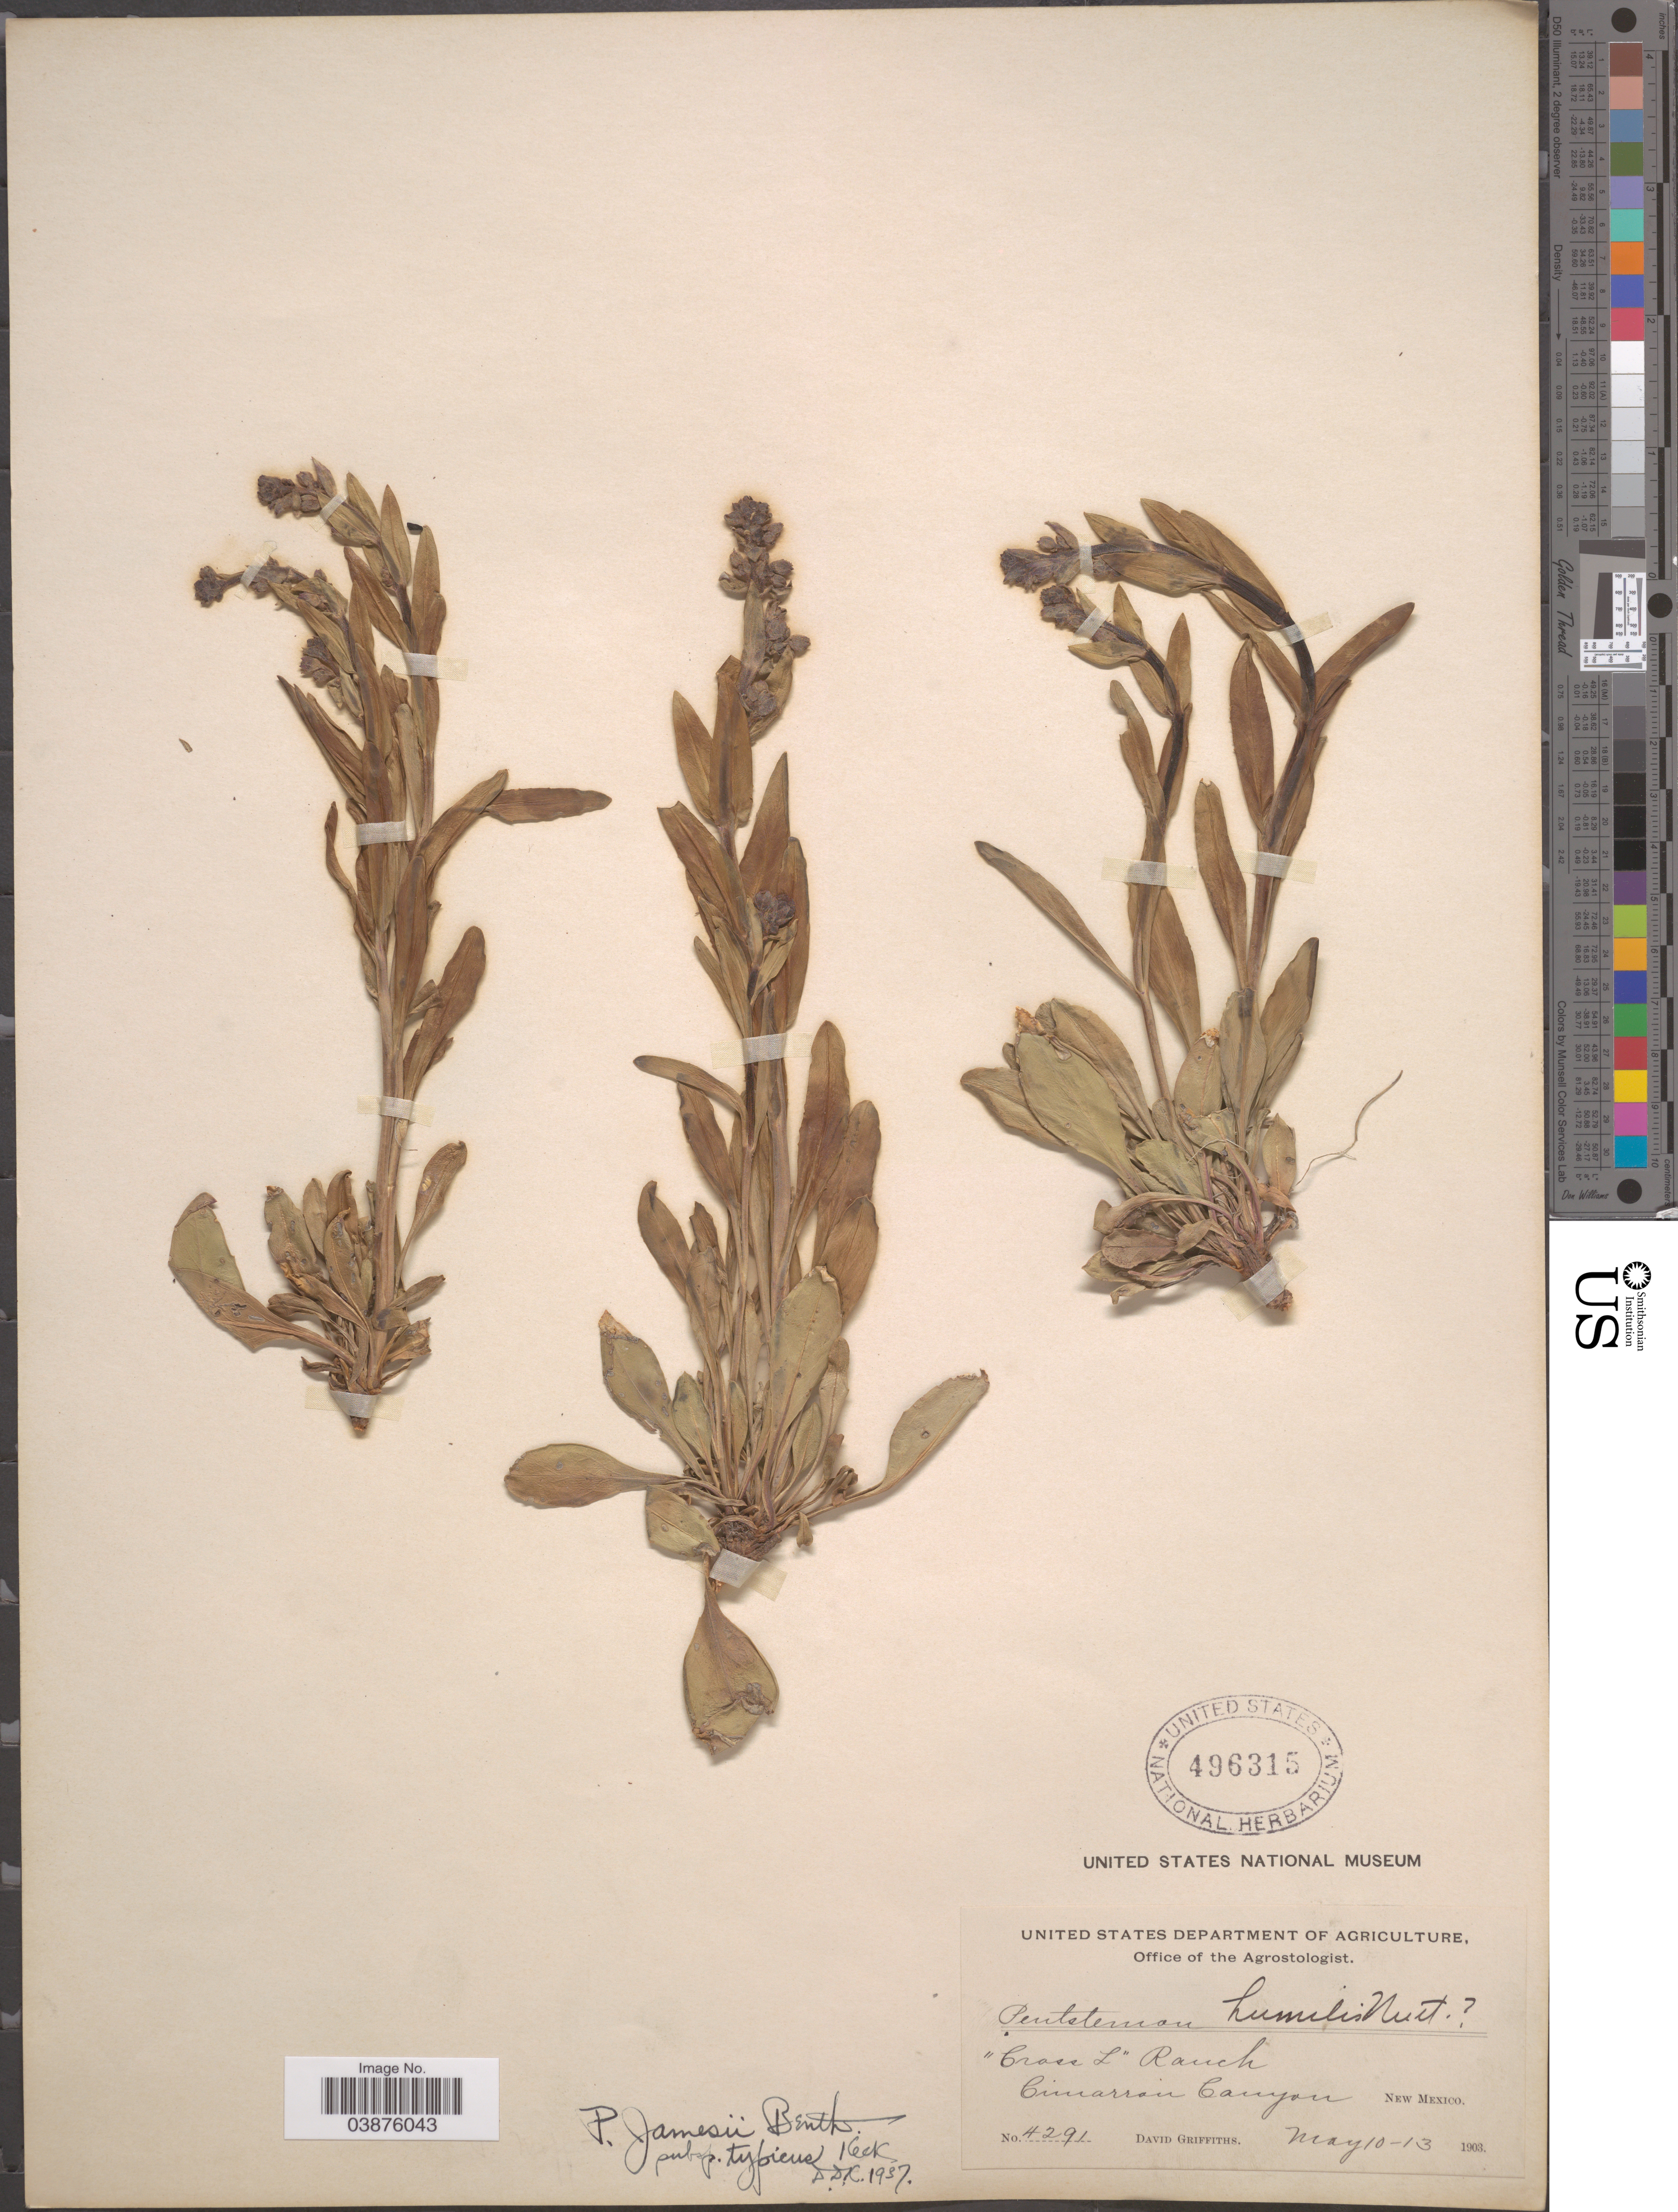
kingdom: Plantae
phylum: Tracheophyta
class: Magnoliopsida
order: Lamiales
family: Plantaginaceae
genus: Penstemon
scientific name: Penstemon jamesii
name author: Benth.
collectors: D. Griffiths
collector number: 4291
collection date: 1903-05-10/1903-05-13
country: United States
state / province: New Mexico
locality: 'Cross L' Ranch. Cimarron Canyon.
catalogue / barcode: US 496315